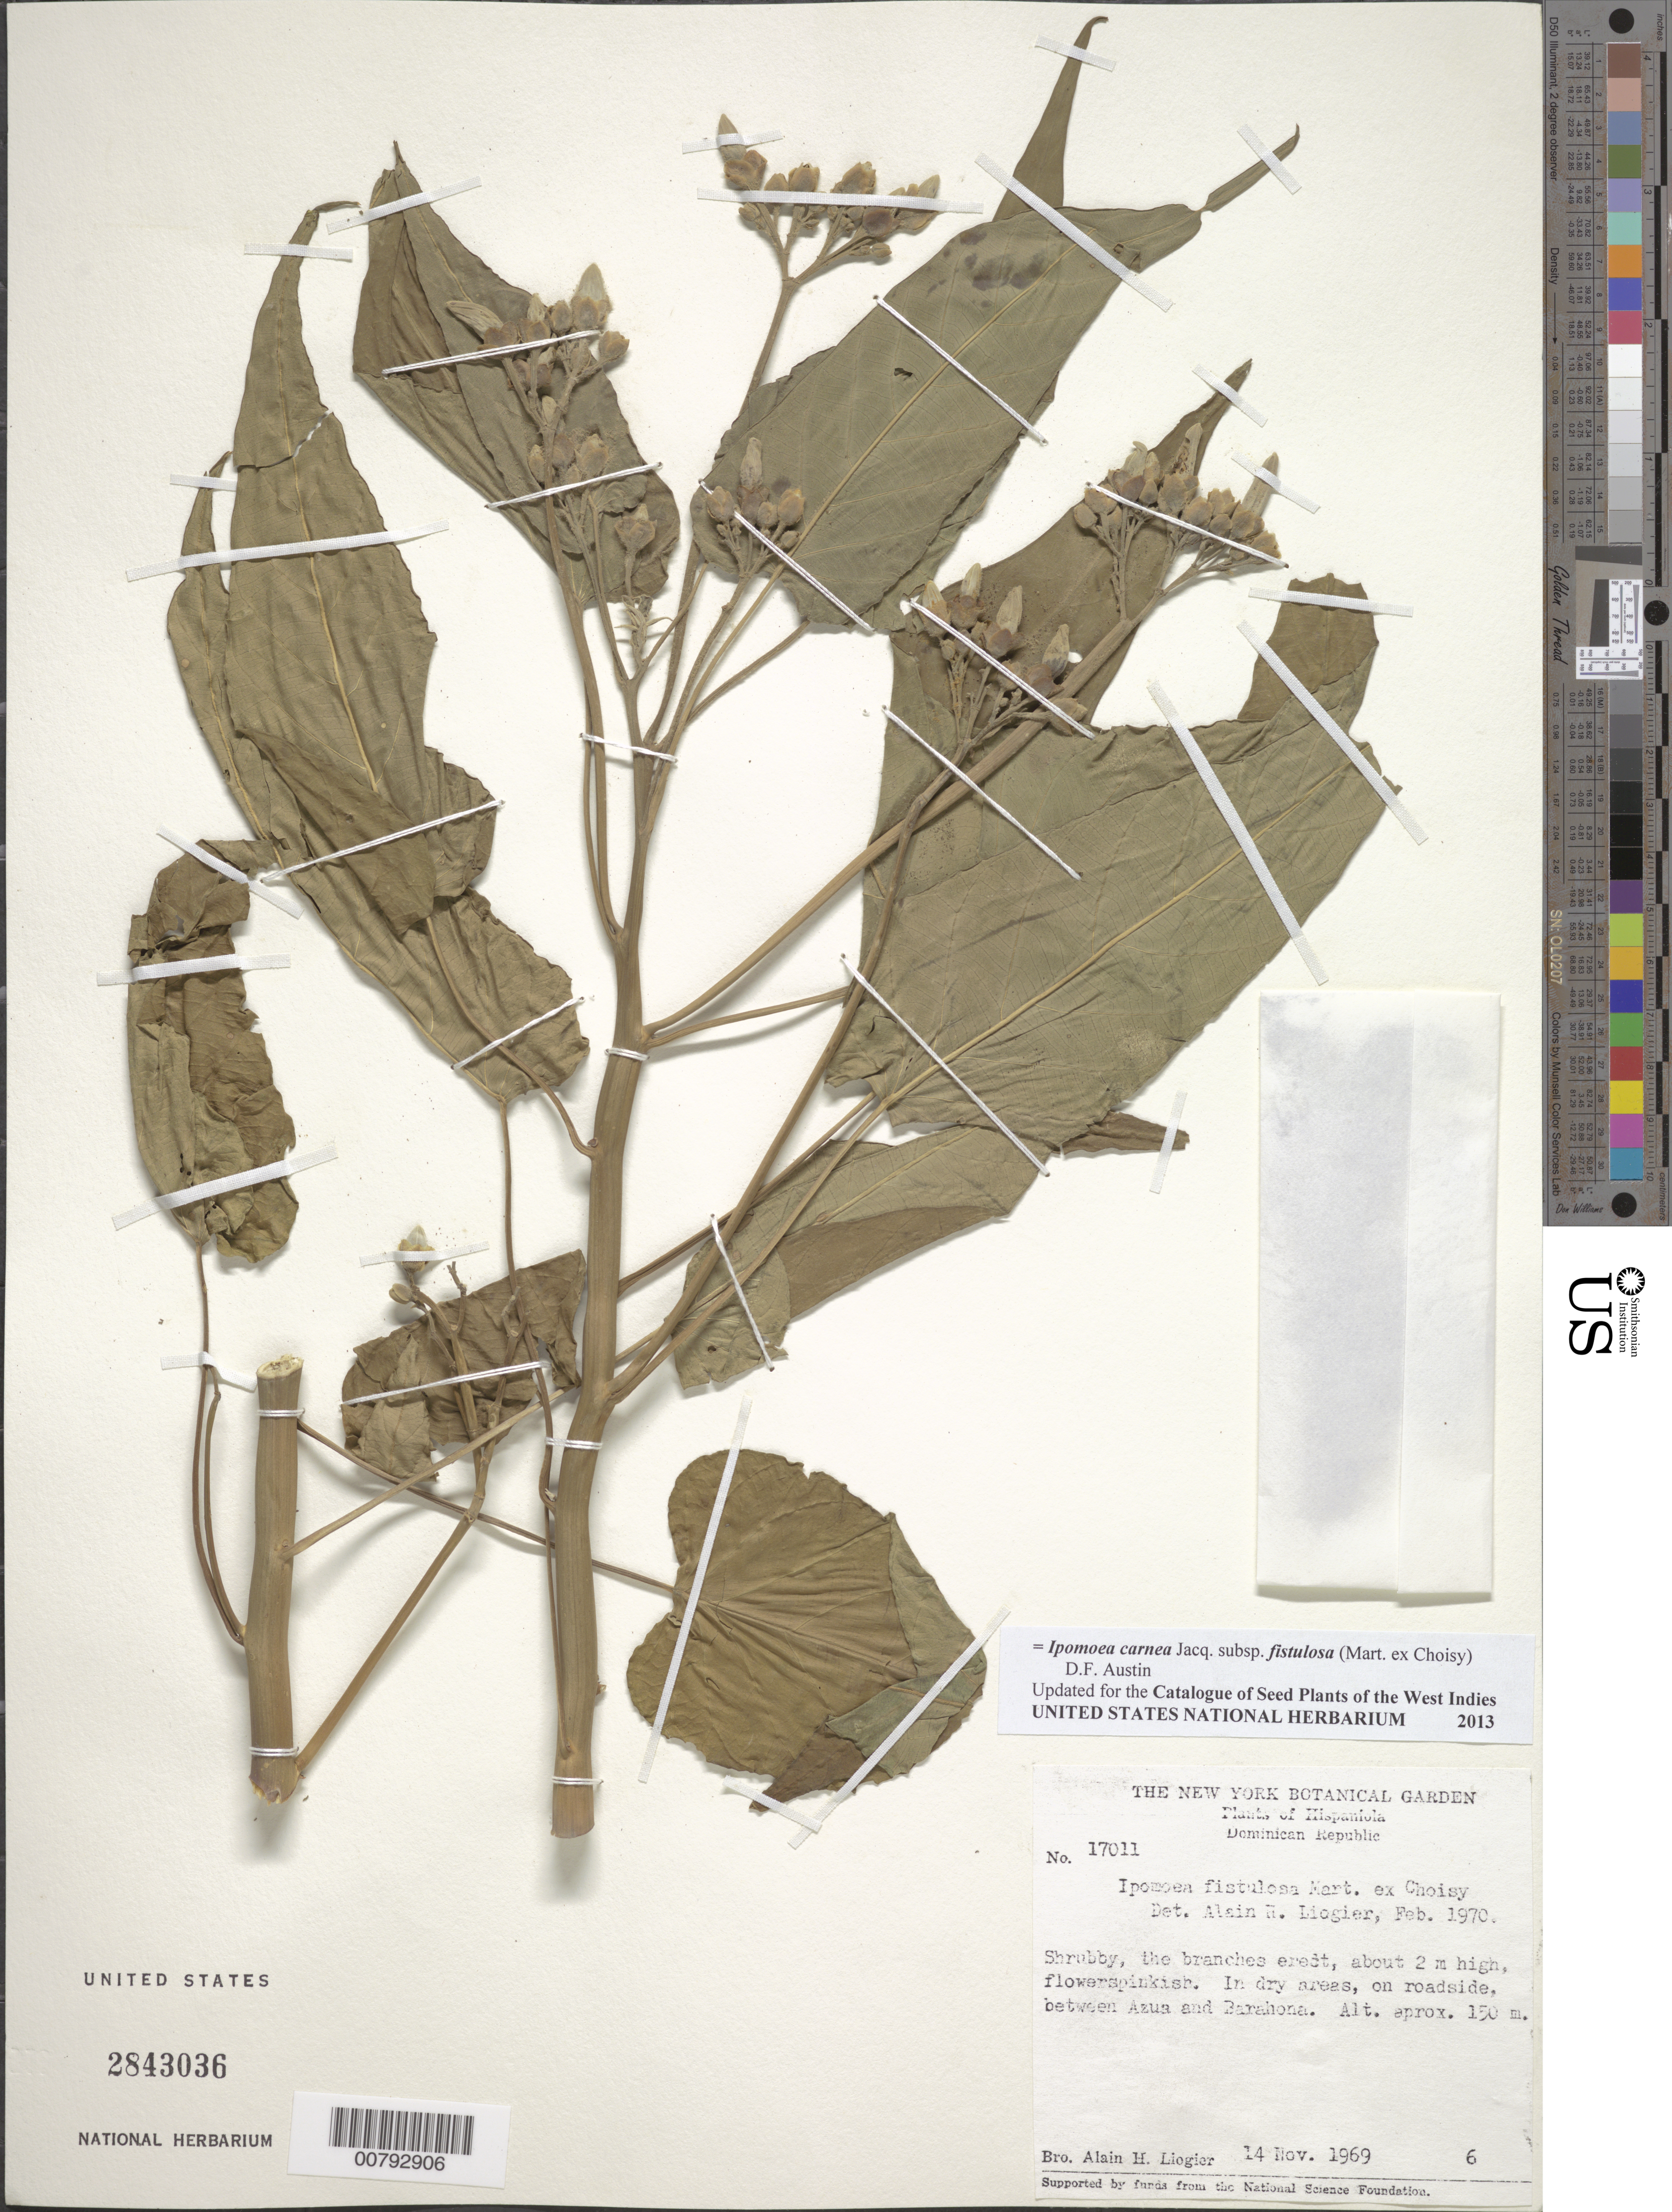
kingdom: Plantae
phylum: Tracheophyta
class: Magnoliopsida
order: Solanales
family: Convolvulaceae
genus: Ipomoea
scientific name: Ipomoea carnea subsp. fistulosa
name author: (Mart. ex Choisy) D.F. Austin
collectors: A. H. Liogier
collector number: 17011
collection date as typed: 14 Nov 1969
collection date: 1969-11-14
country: Dominican Republic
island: Hispaniola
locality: Between Azua and Barahona.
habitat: In dry areas, on raodside.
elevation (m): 150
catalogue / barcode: US 2843036